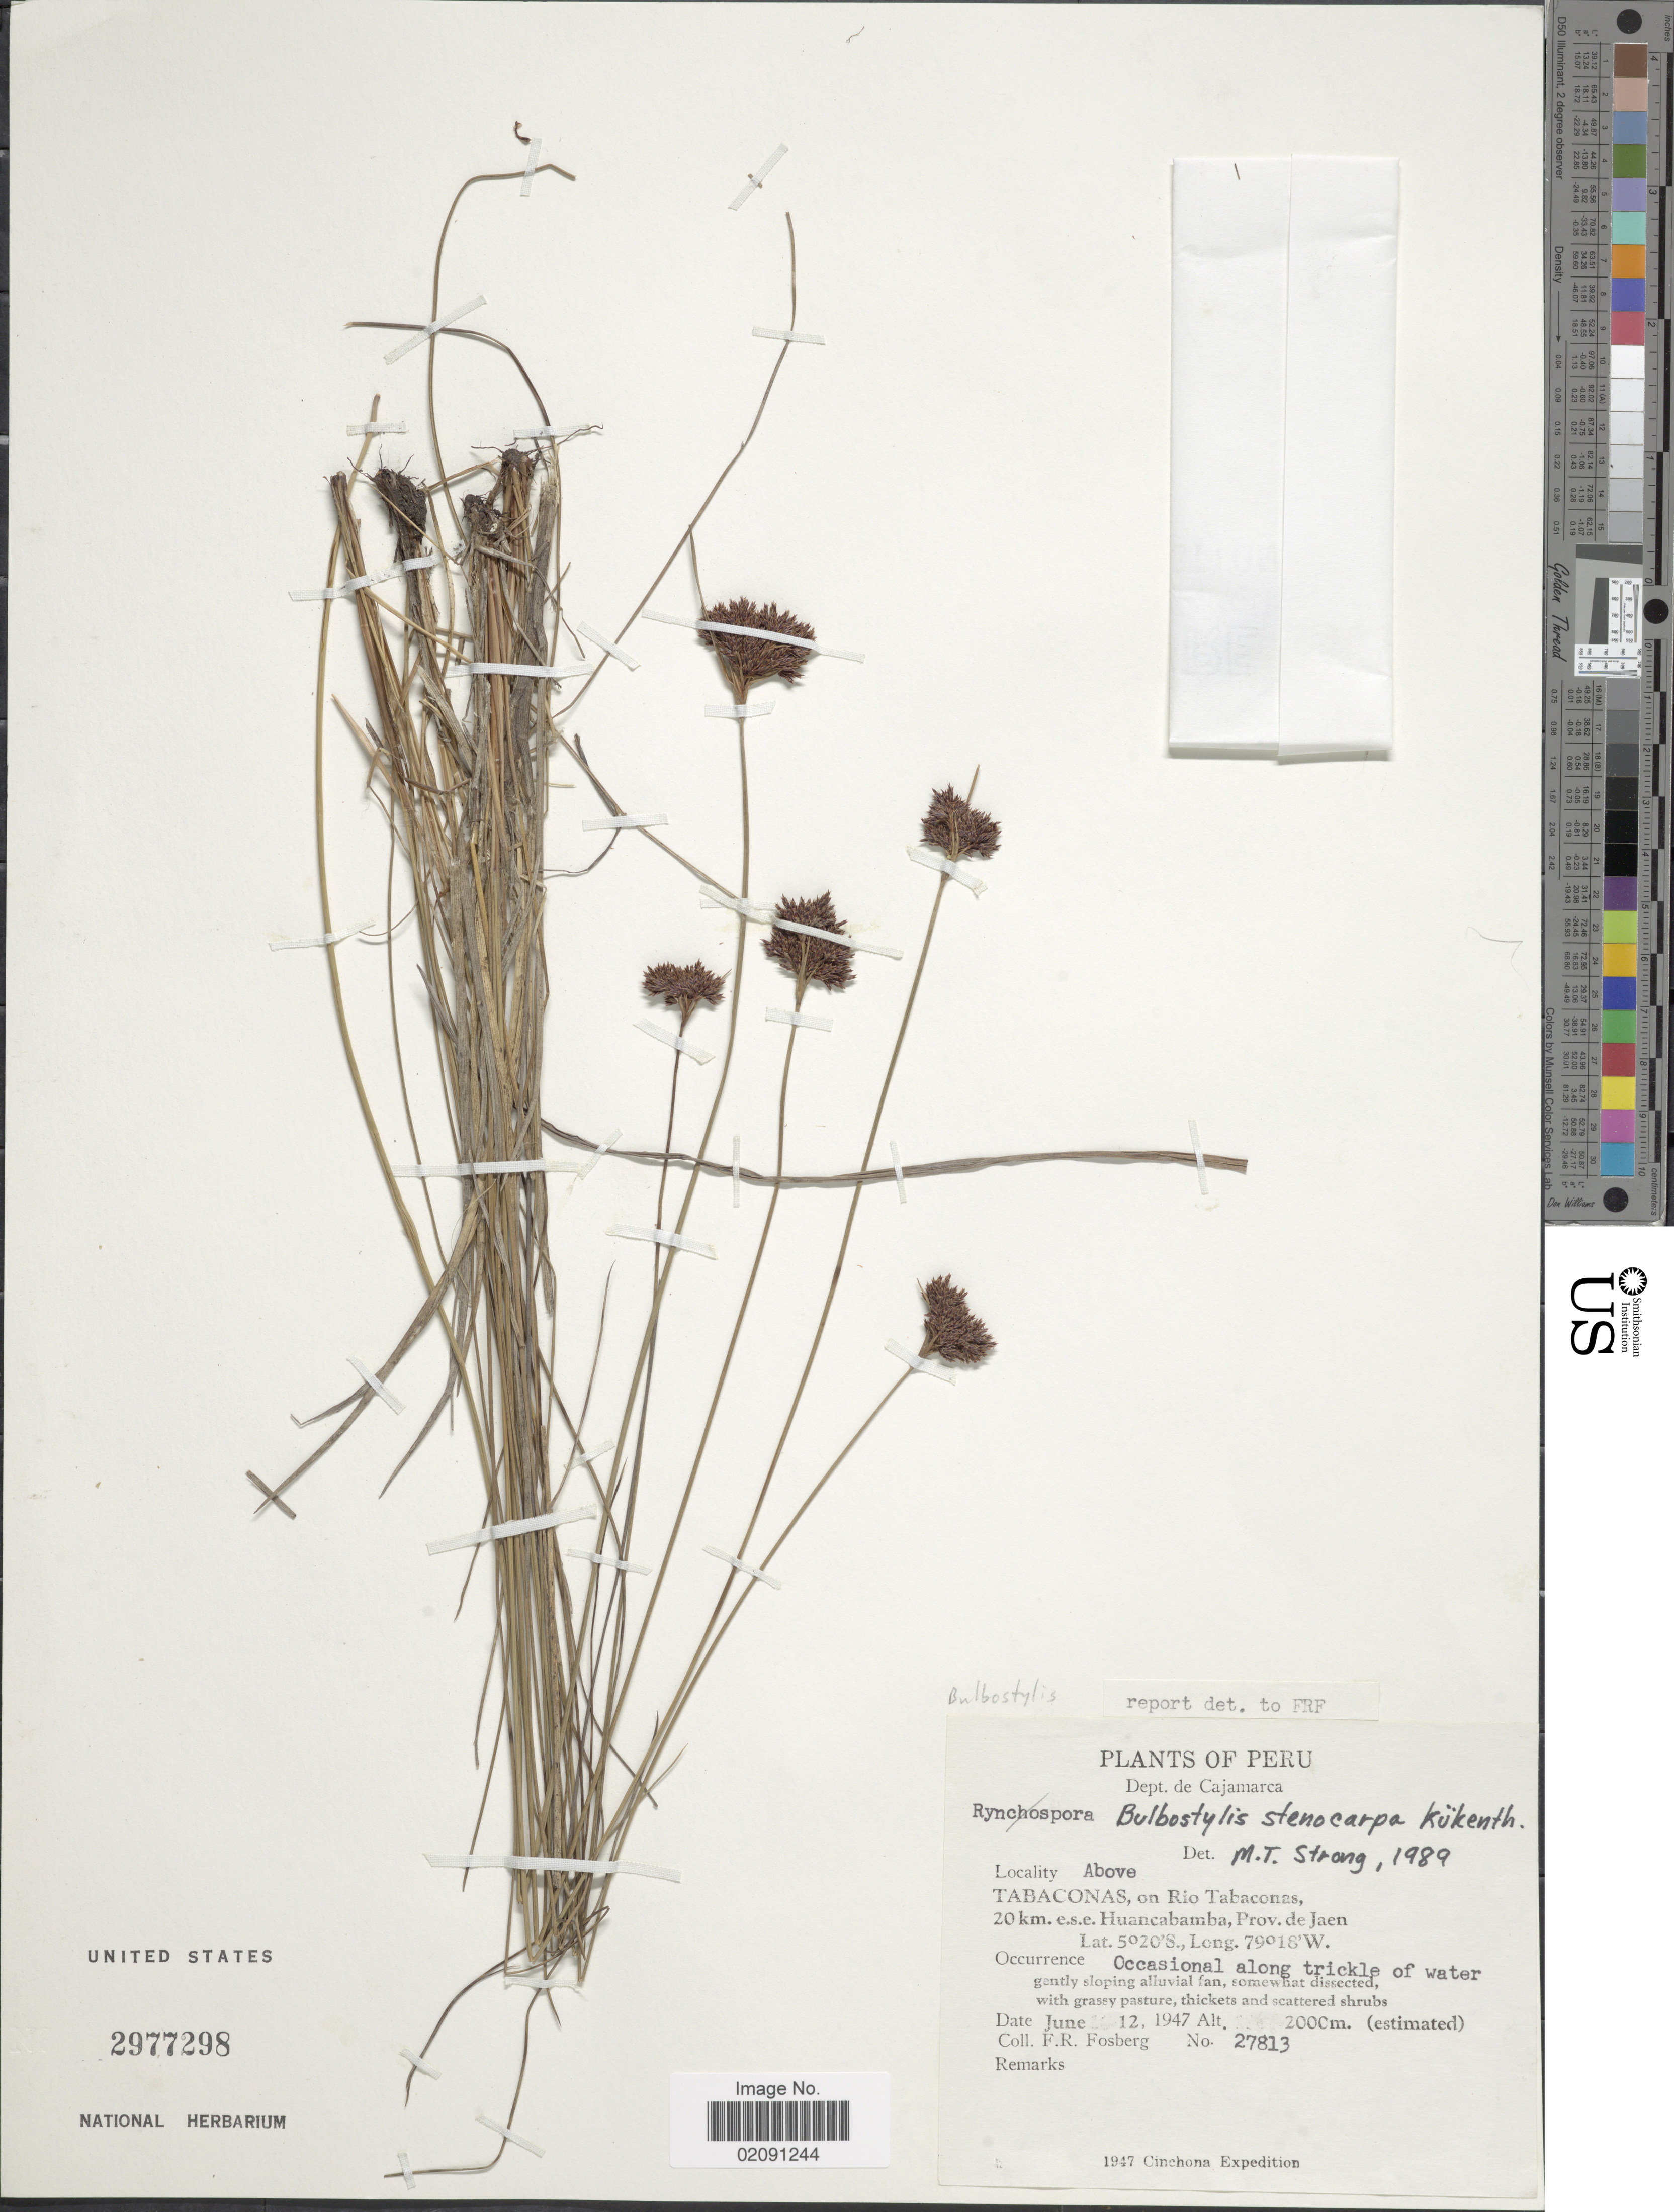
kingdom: Plantae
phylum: Tracheophyta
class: Liliopsida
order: Poales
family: Cyperaceae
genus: Bulbostylis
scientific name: Bulbostylis stenocarpa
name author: Kük.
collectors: F. R. Fosberg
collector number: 27813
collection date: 1947-06-12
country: Peru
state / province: Cajamarca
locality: Above Tabaconas, on Rio Tabaconas, 20 km e.s.e. Huancabamba, Prov. de Jaen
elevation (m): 2000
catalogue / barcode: US 2977298